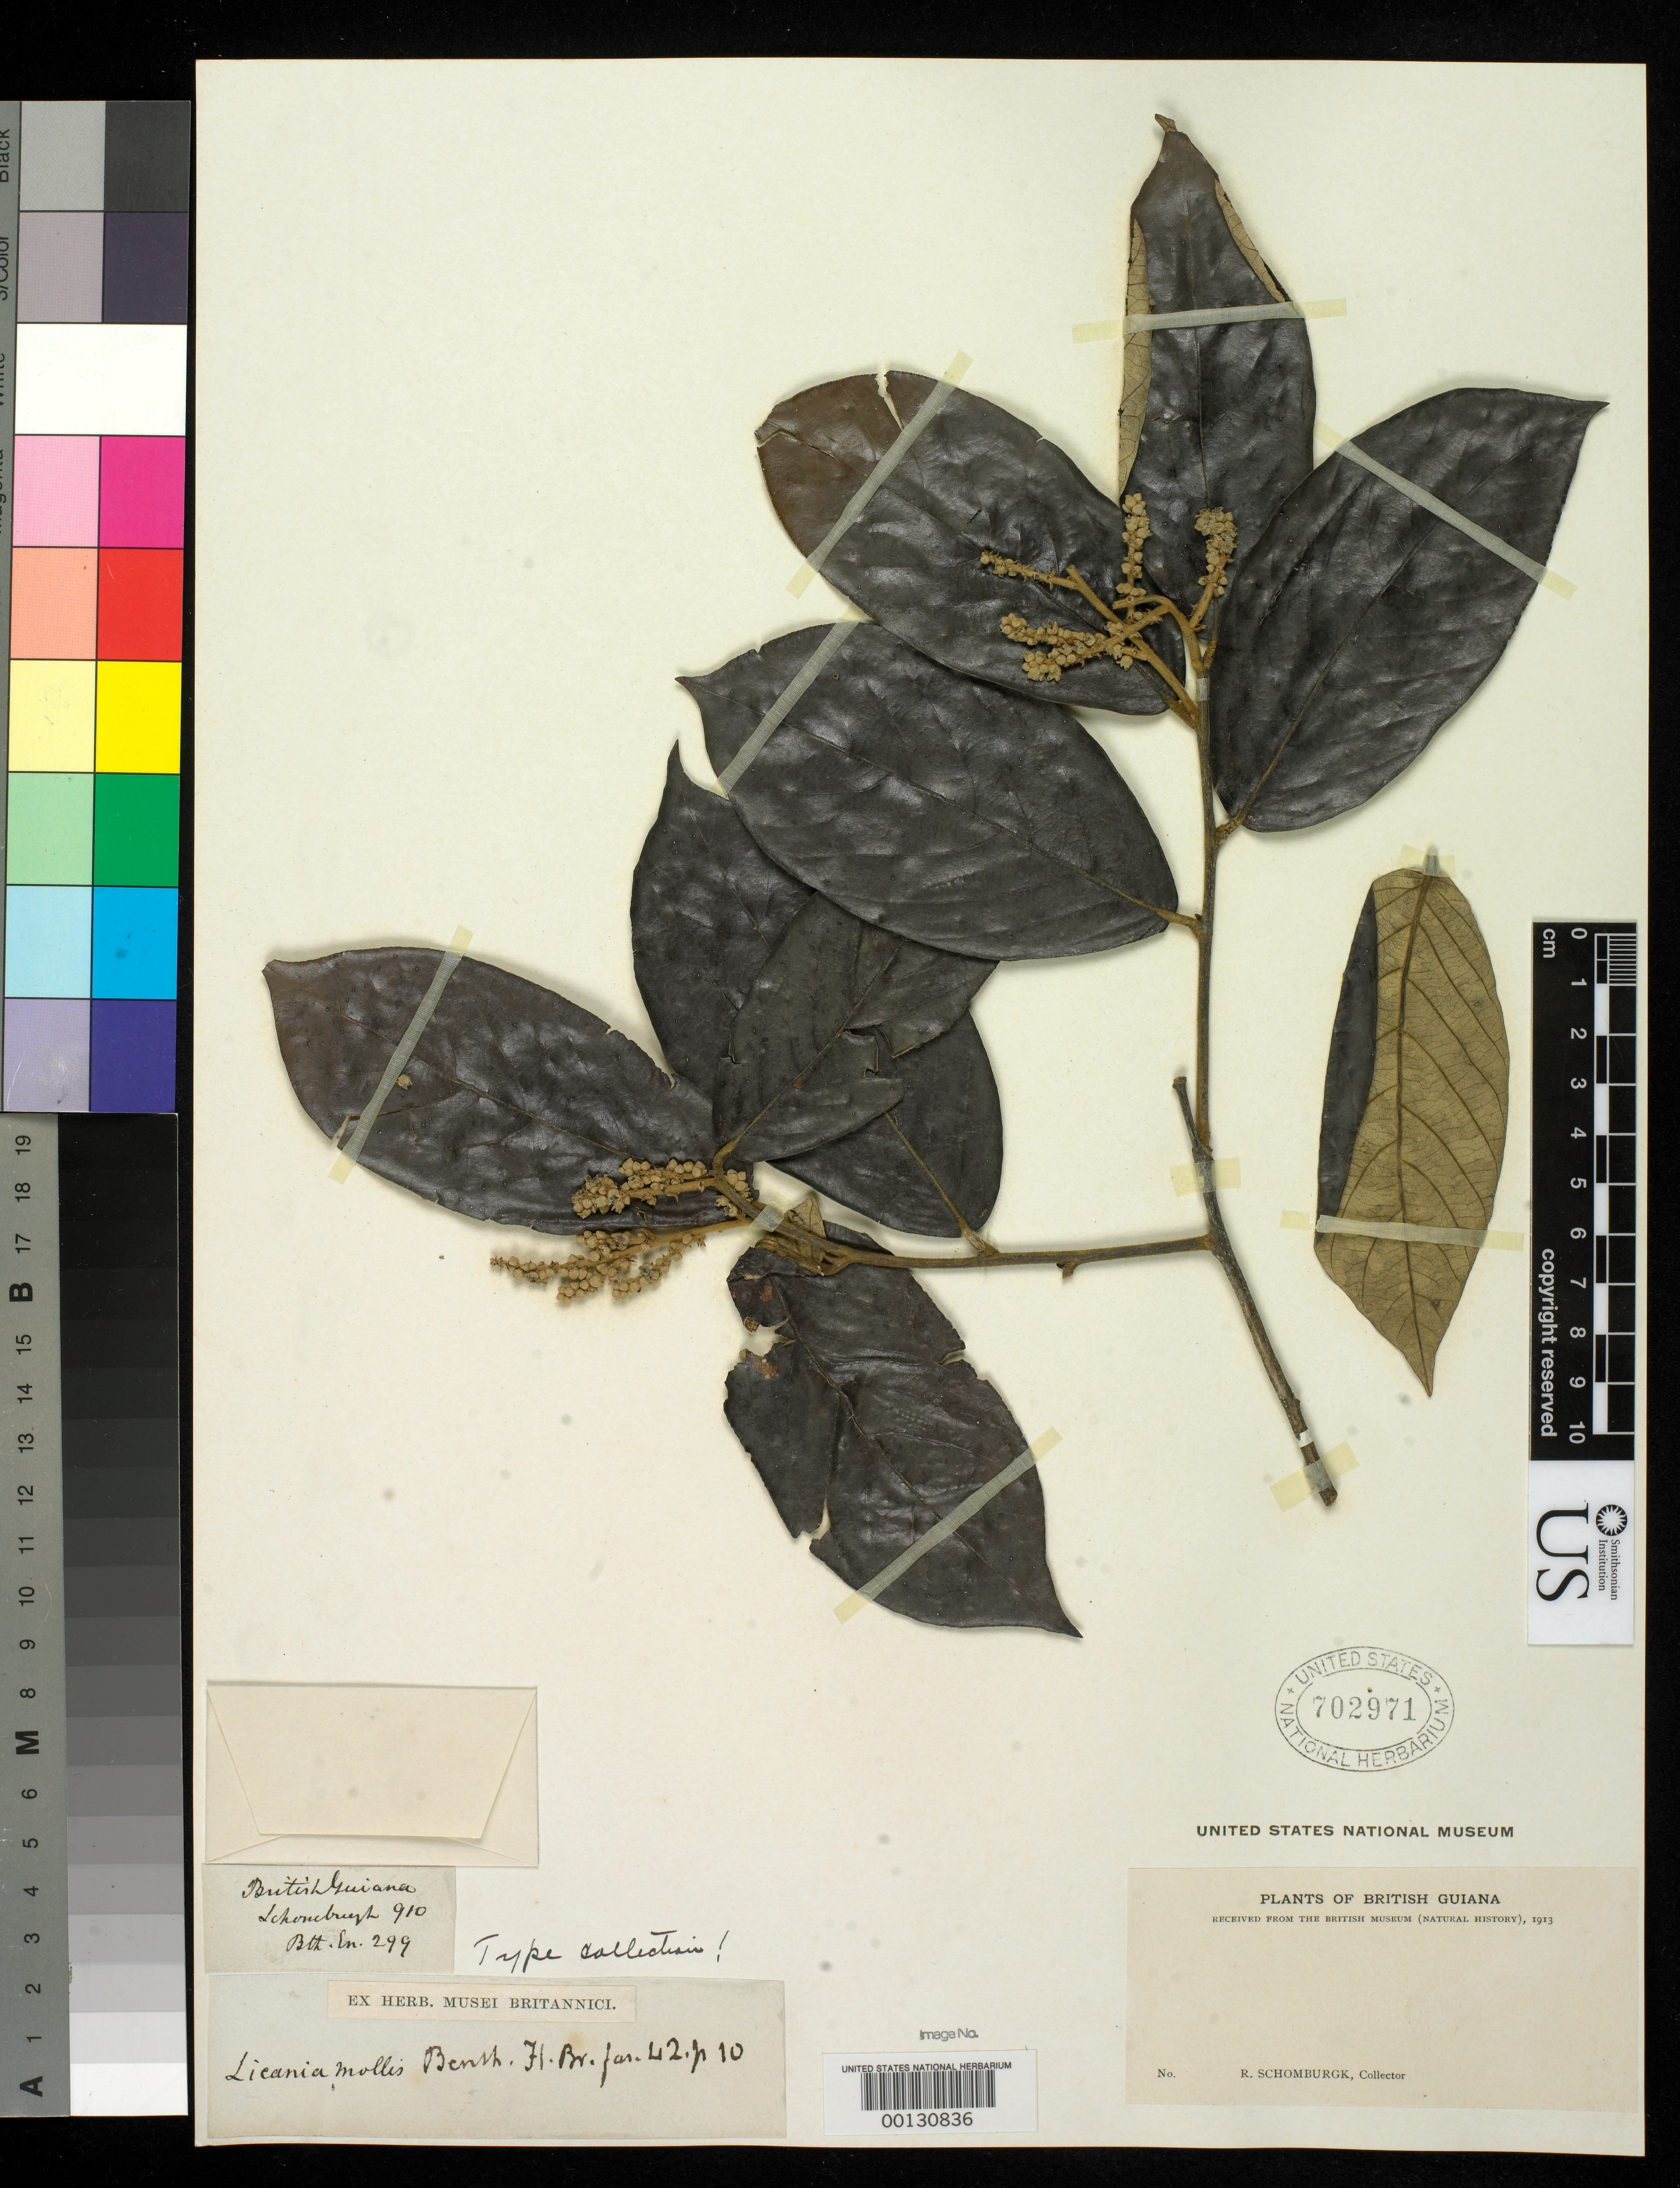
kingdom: Plantae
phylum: Tracheophyta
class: Magnoliopsida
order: Malpighiales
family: Chrysobalanaceae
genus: Licania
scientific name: Licania mollis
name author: Benth.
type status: Isotype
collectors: R. H. Schomburgk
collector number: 910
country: Brazil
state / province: Minas Gerais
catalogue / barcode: US 702971